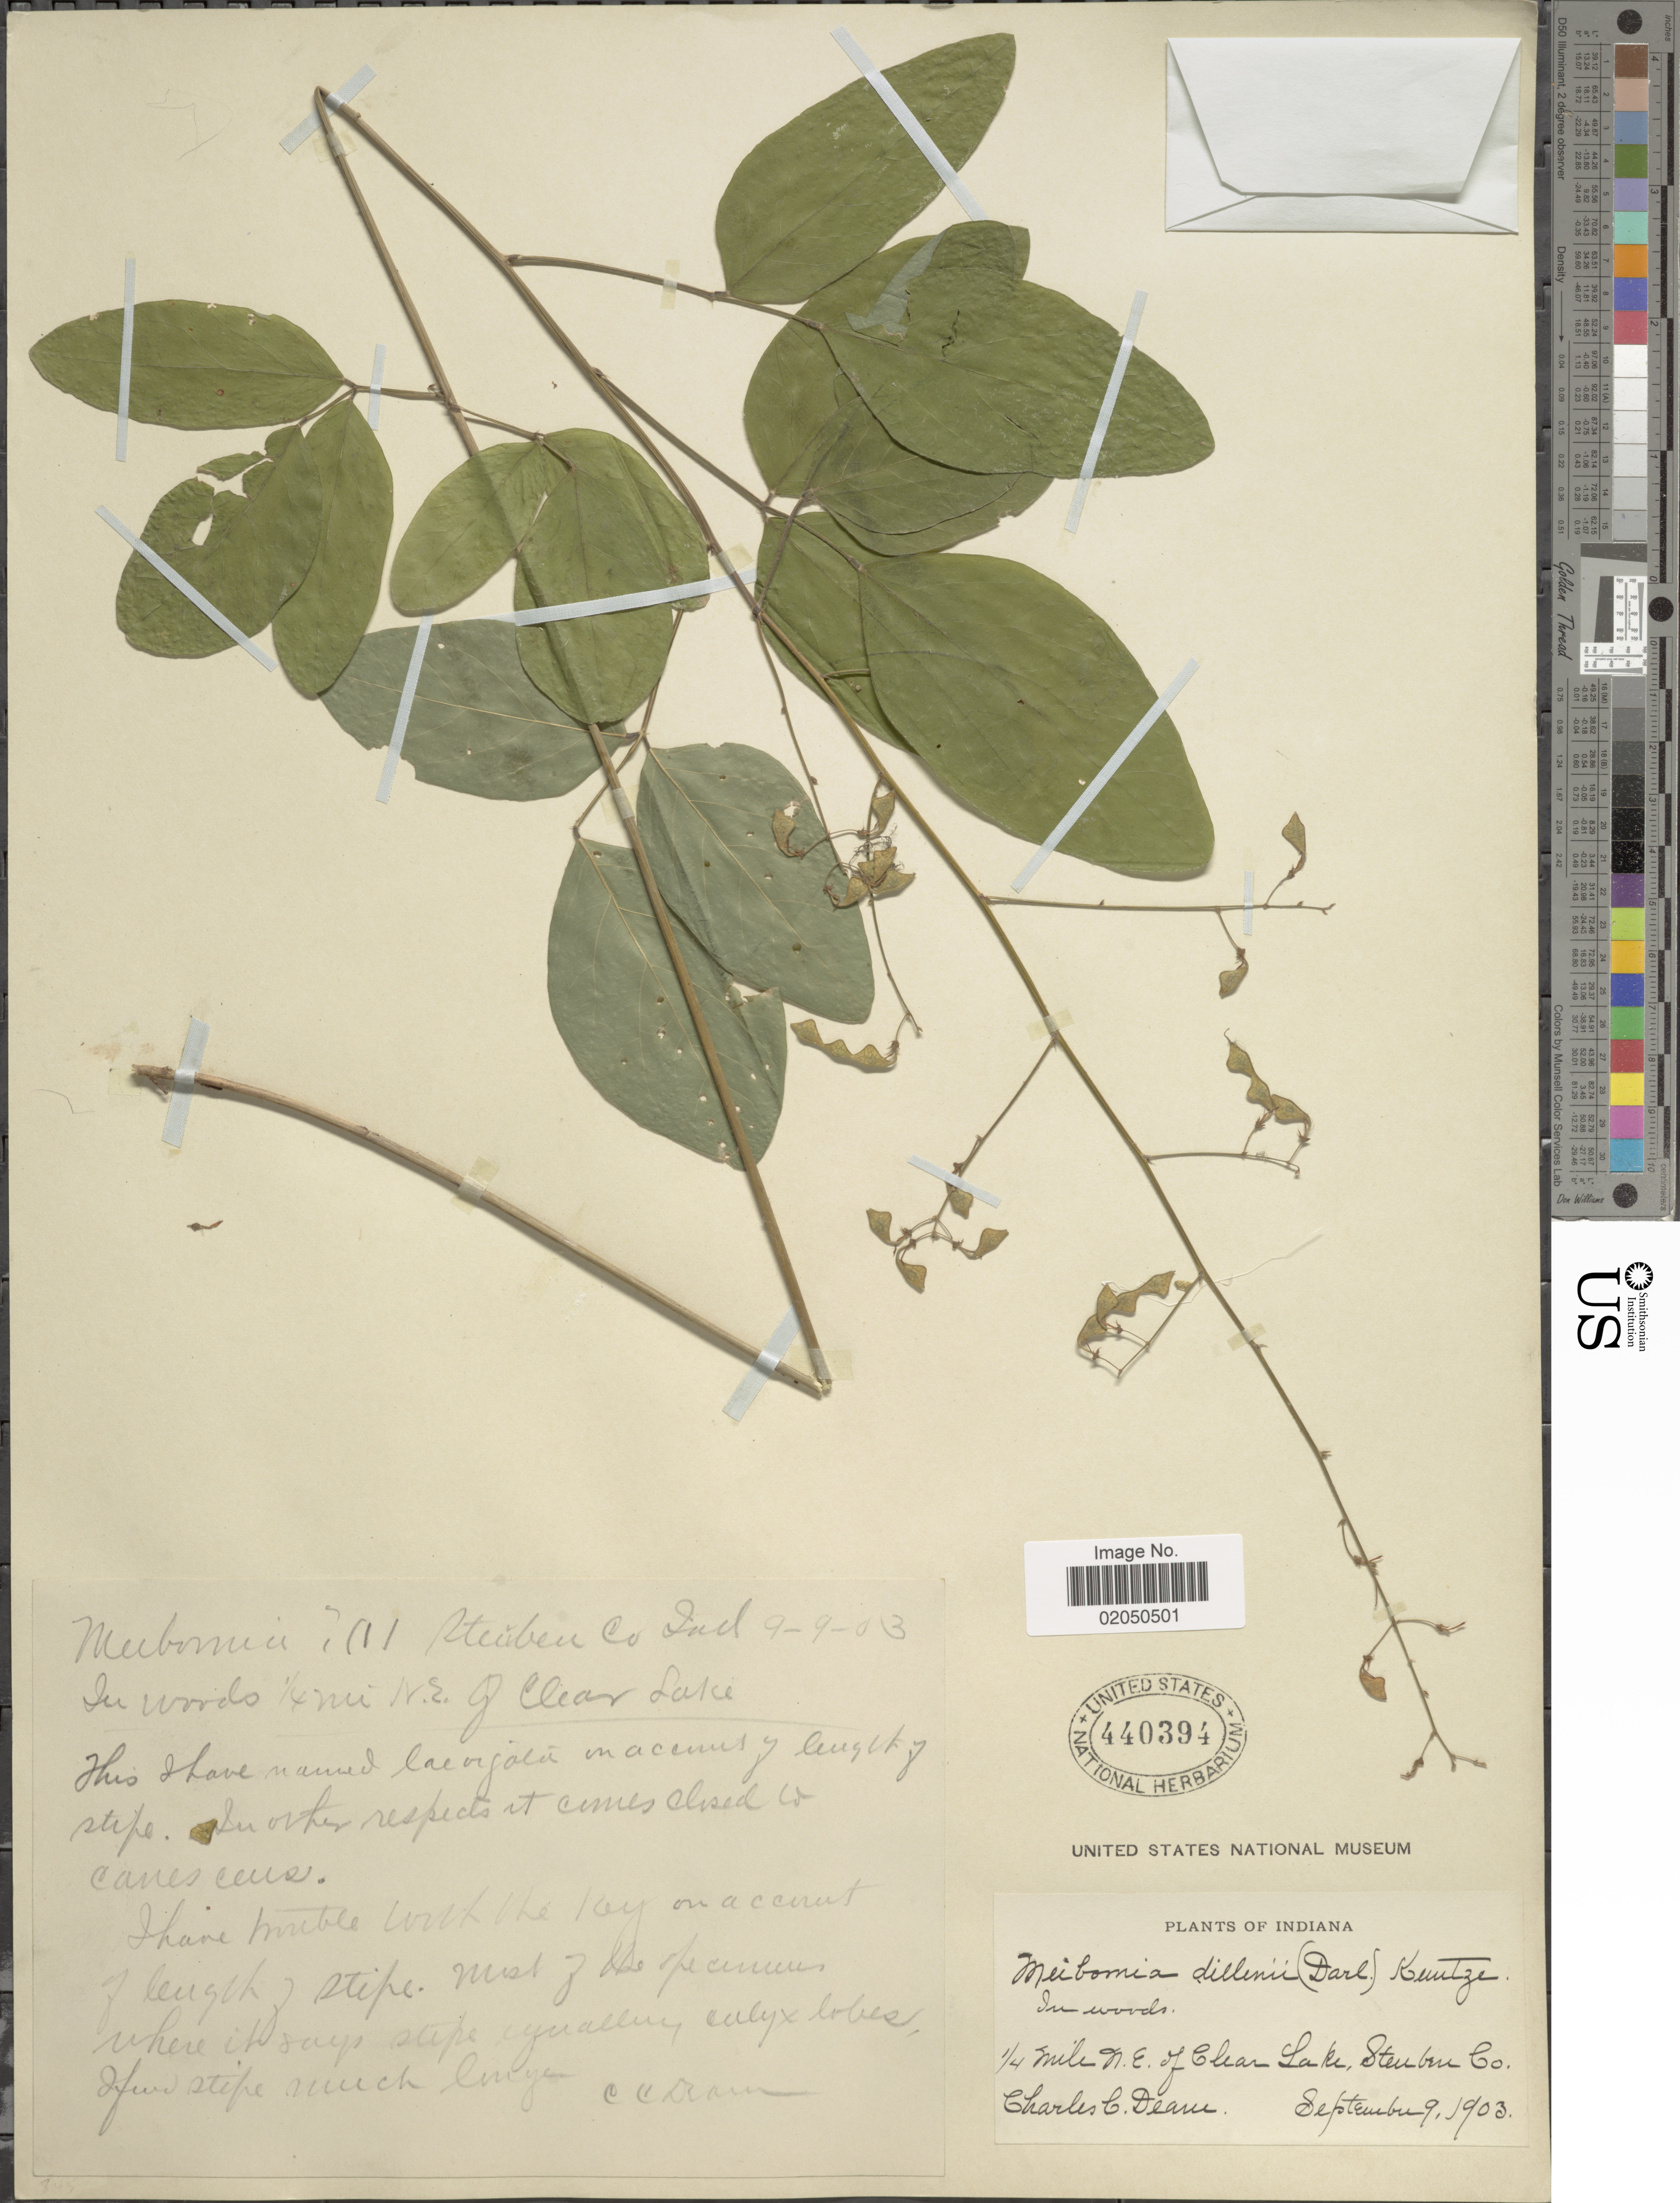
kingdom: Plantae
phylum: Tracheophyta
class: Magnoliopsida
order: Fabales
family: Fabaceae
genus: Desmodium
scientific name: Desmodium glabellum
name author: (Michx.) DC.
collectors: C. C. Deam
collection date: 1903-09-09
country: United States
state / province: Indiana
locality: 1/4 mile N.E. of Clear Lake, Steuben Co.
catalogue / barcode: US 440394